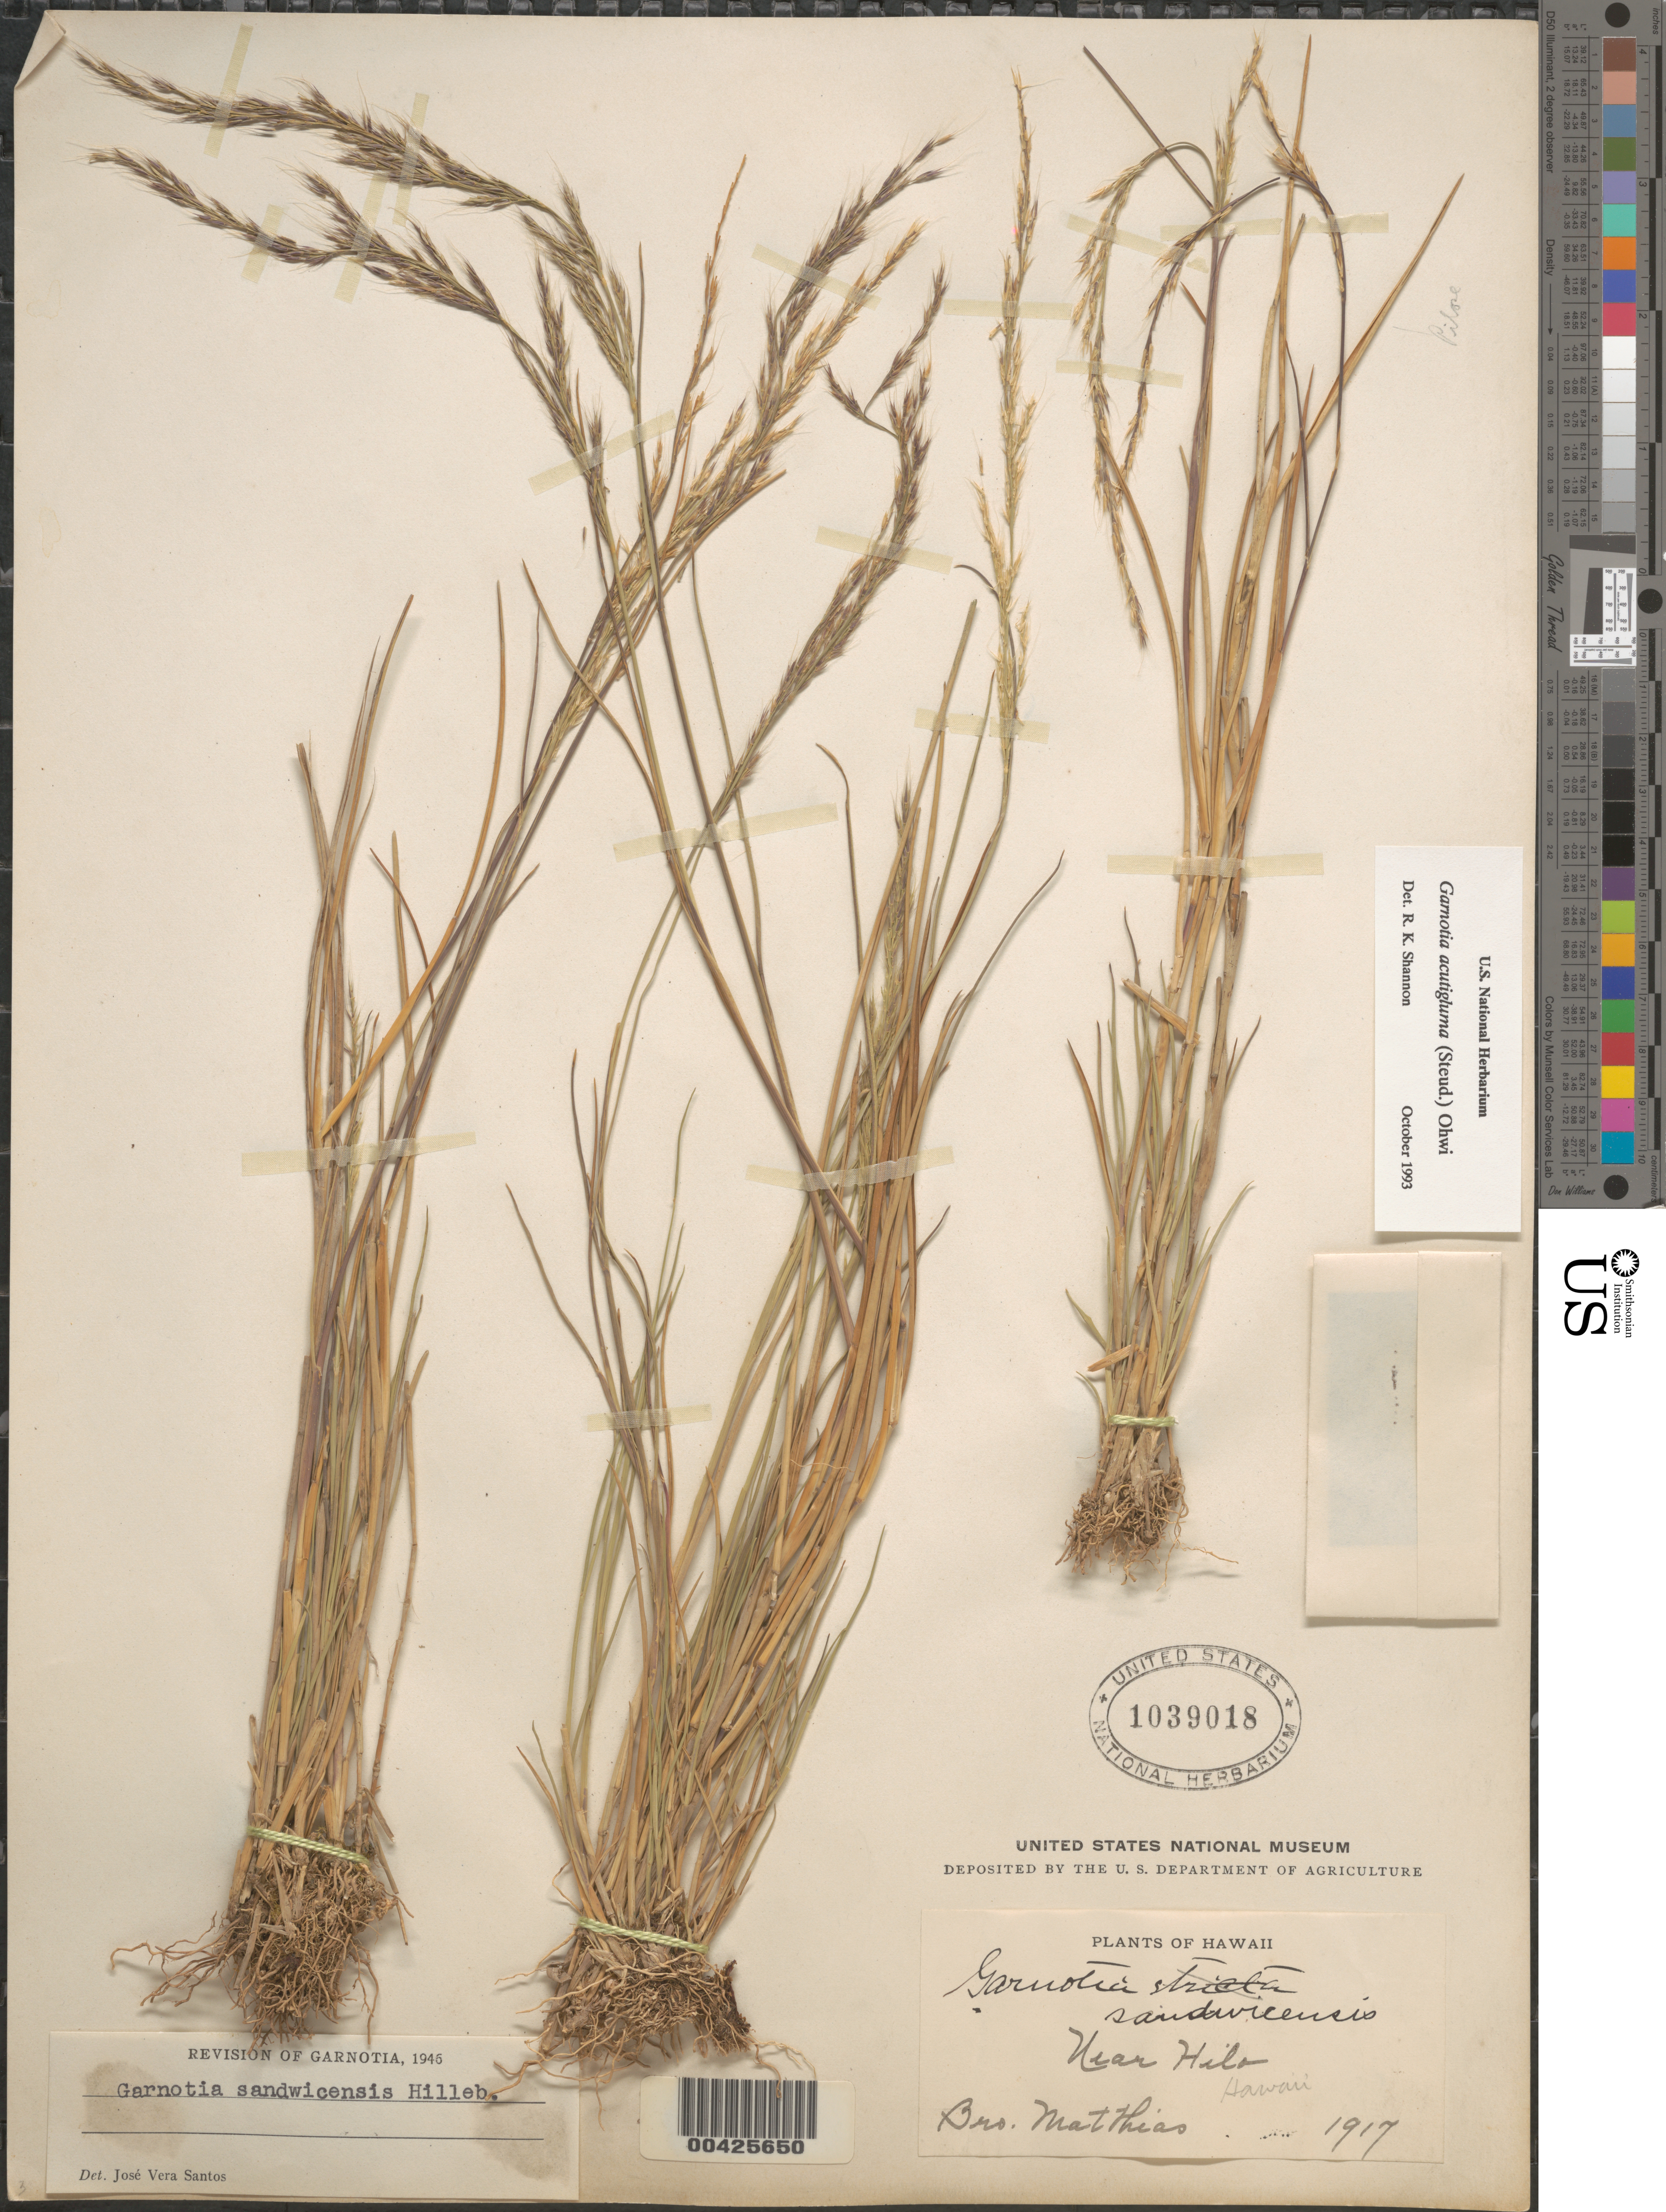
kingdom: Plantae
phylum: Tracheophyta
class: Liliopsida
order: Poales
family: Poaceae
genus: Garnotia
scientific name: Garnotia acutigluma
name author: (Steud.) Ohwi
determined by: Shannon, R. K., (UNITED STATES)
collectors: B. Matthias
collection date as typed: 1917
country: United States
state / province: Hawaii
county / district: Hawaii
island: Hawaii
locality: Near Hilo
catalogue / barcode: US 1039018